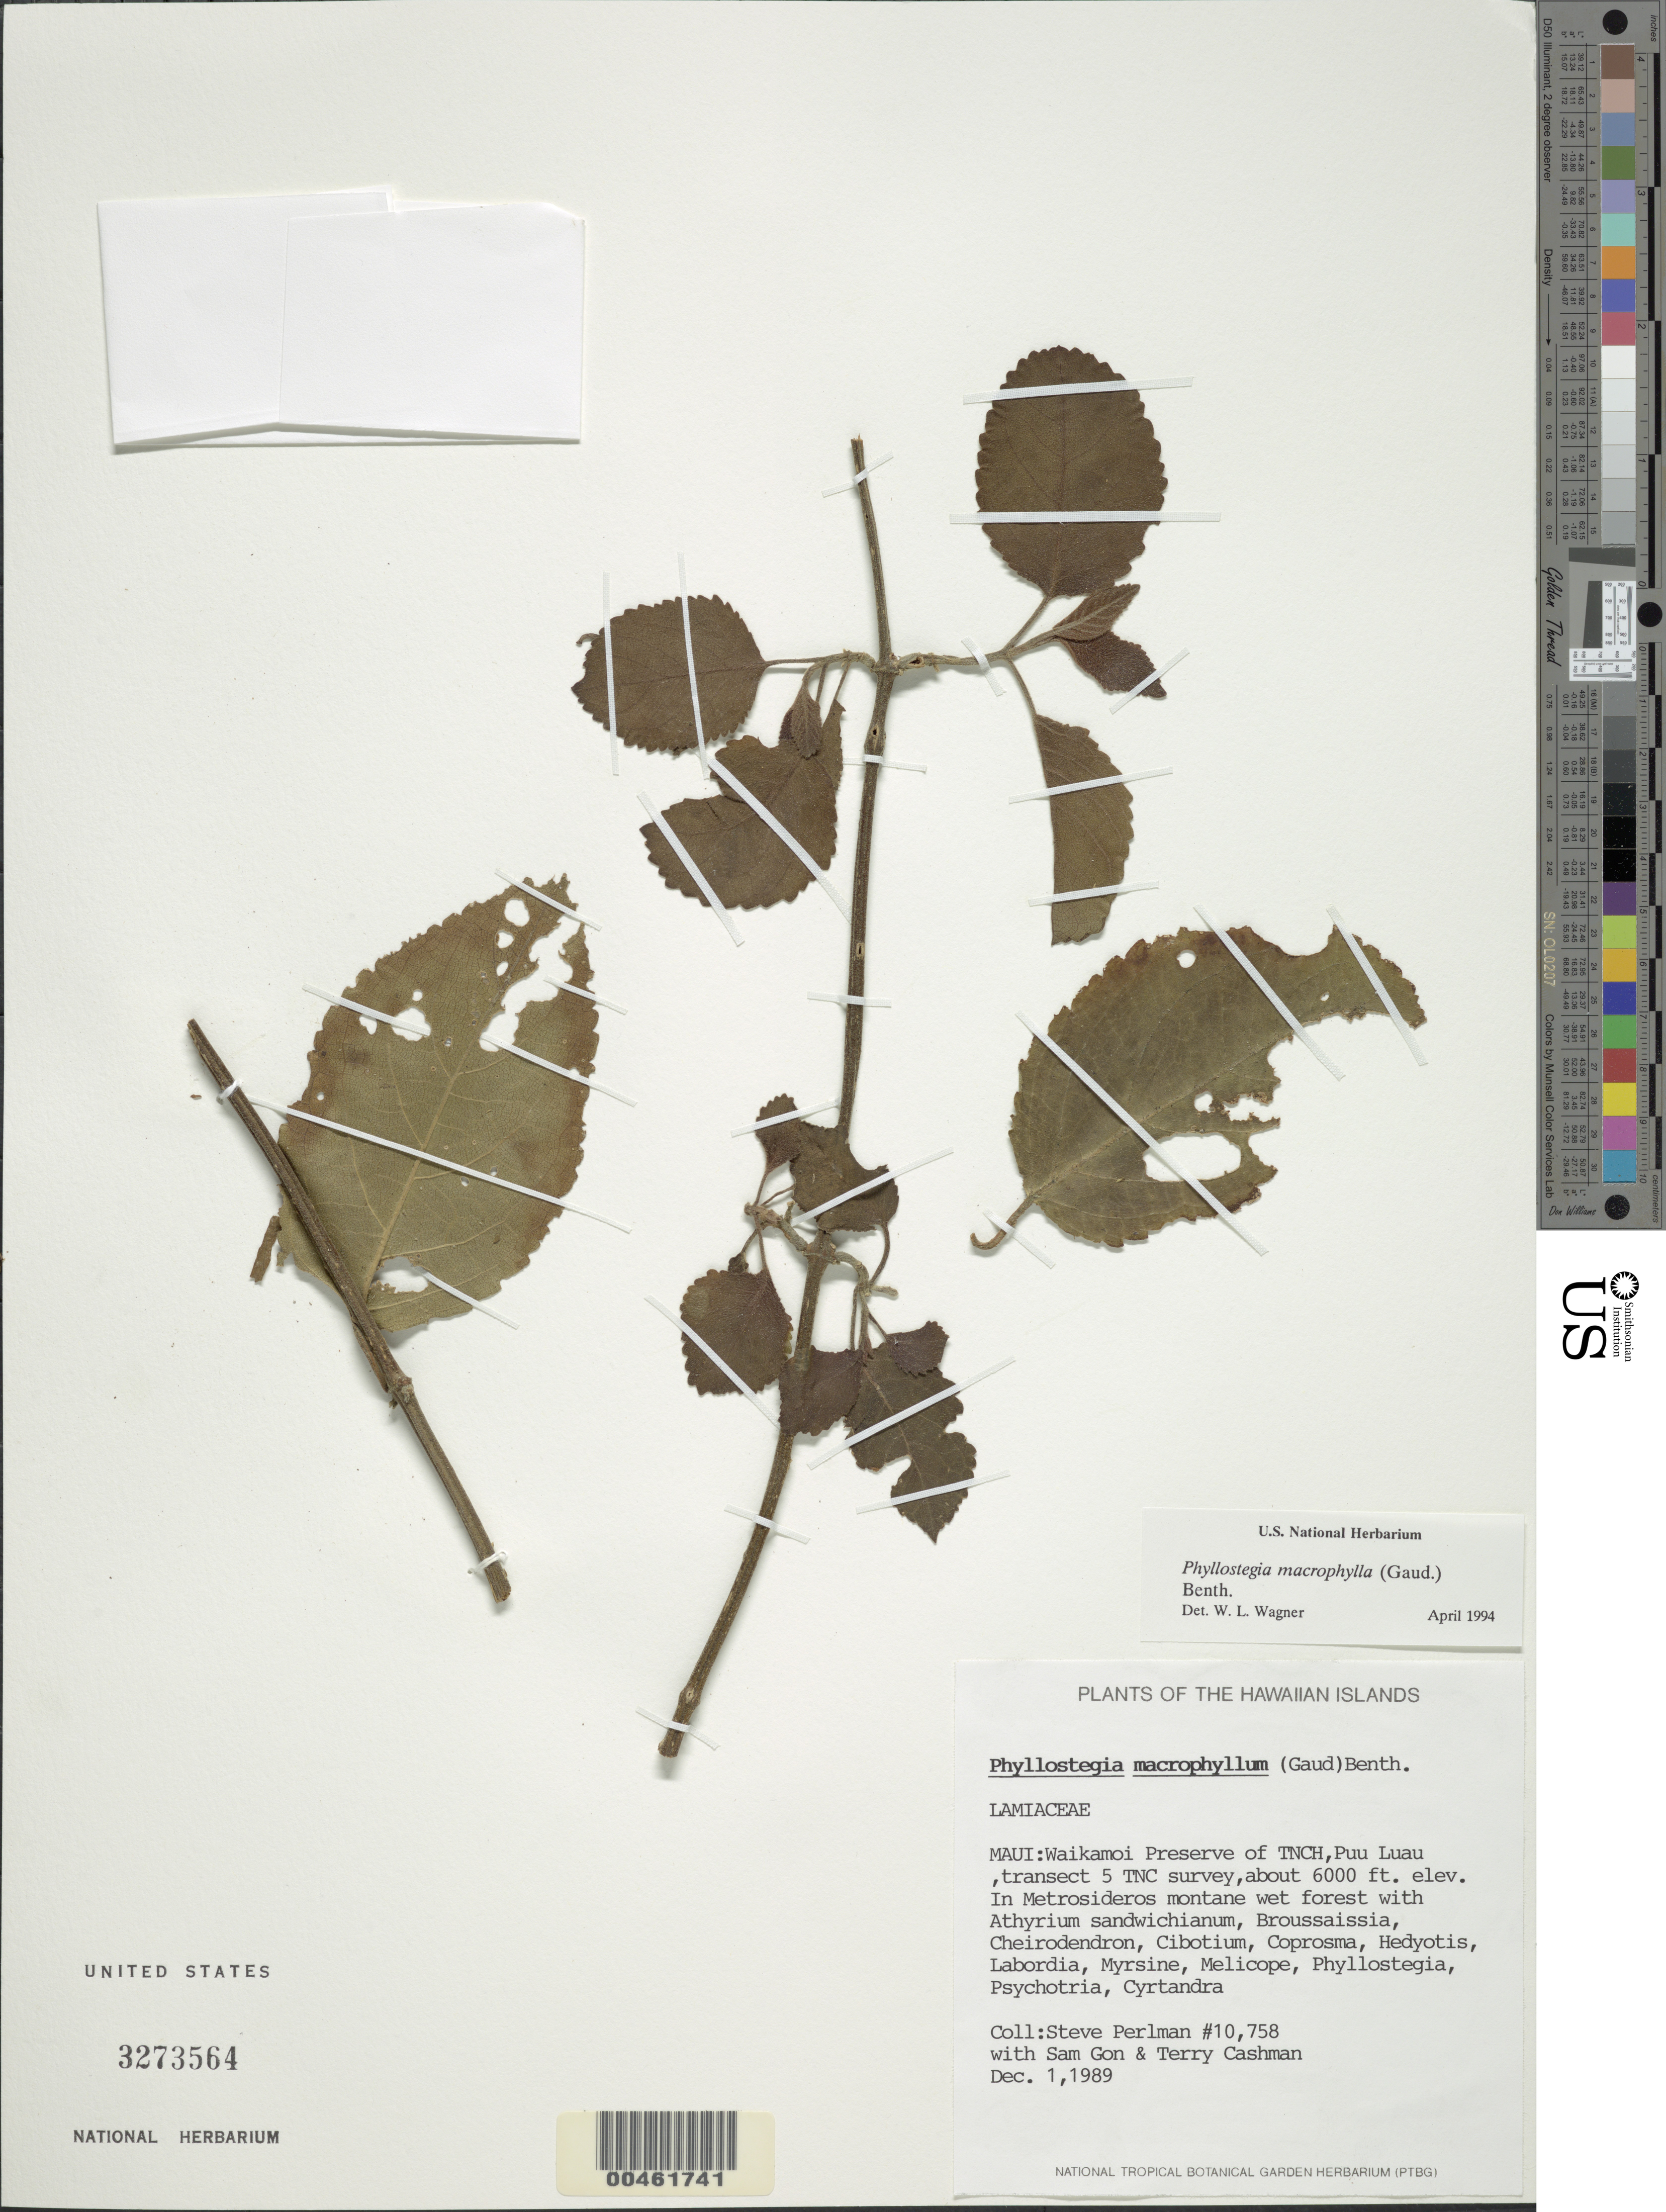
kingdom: Plantae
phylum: Tracheophyta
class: Magnoliopsida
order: Lamiales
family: Lamiaceae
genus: Phyllostegia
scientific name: Phyllostegia macrophylla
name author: (Gaudich.) Benth.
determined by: Wagner, W. L., (BOT), Smithsonian Institution - National Museum of Natural History (UNITED STATES)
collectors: S. P. Perlman, S. Gon & T. Cashman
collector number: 10758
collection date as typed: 1 Dec 1989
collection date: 1989-12-01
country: United States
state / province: Hawaii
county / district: Maui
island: Maui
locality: Waikamoi Preserve of TNCH, Puu Luau, transect 5 TNC survey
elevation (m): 1829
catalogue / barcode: US 3273564